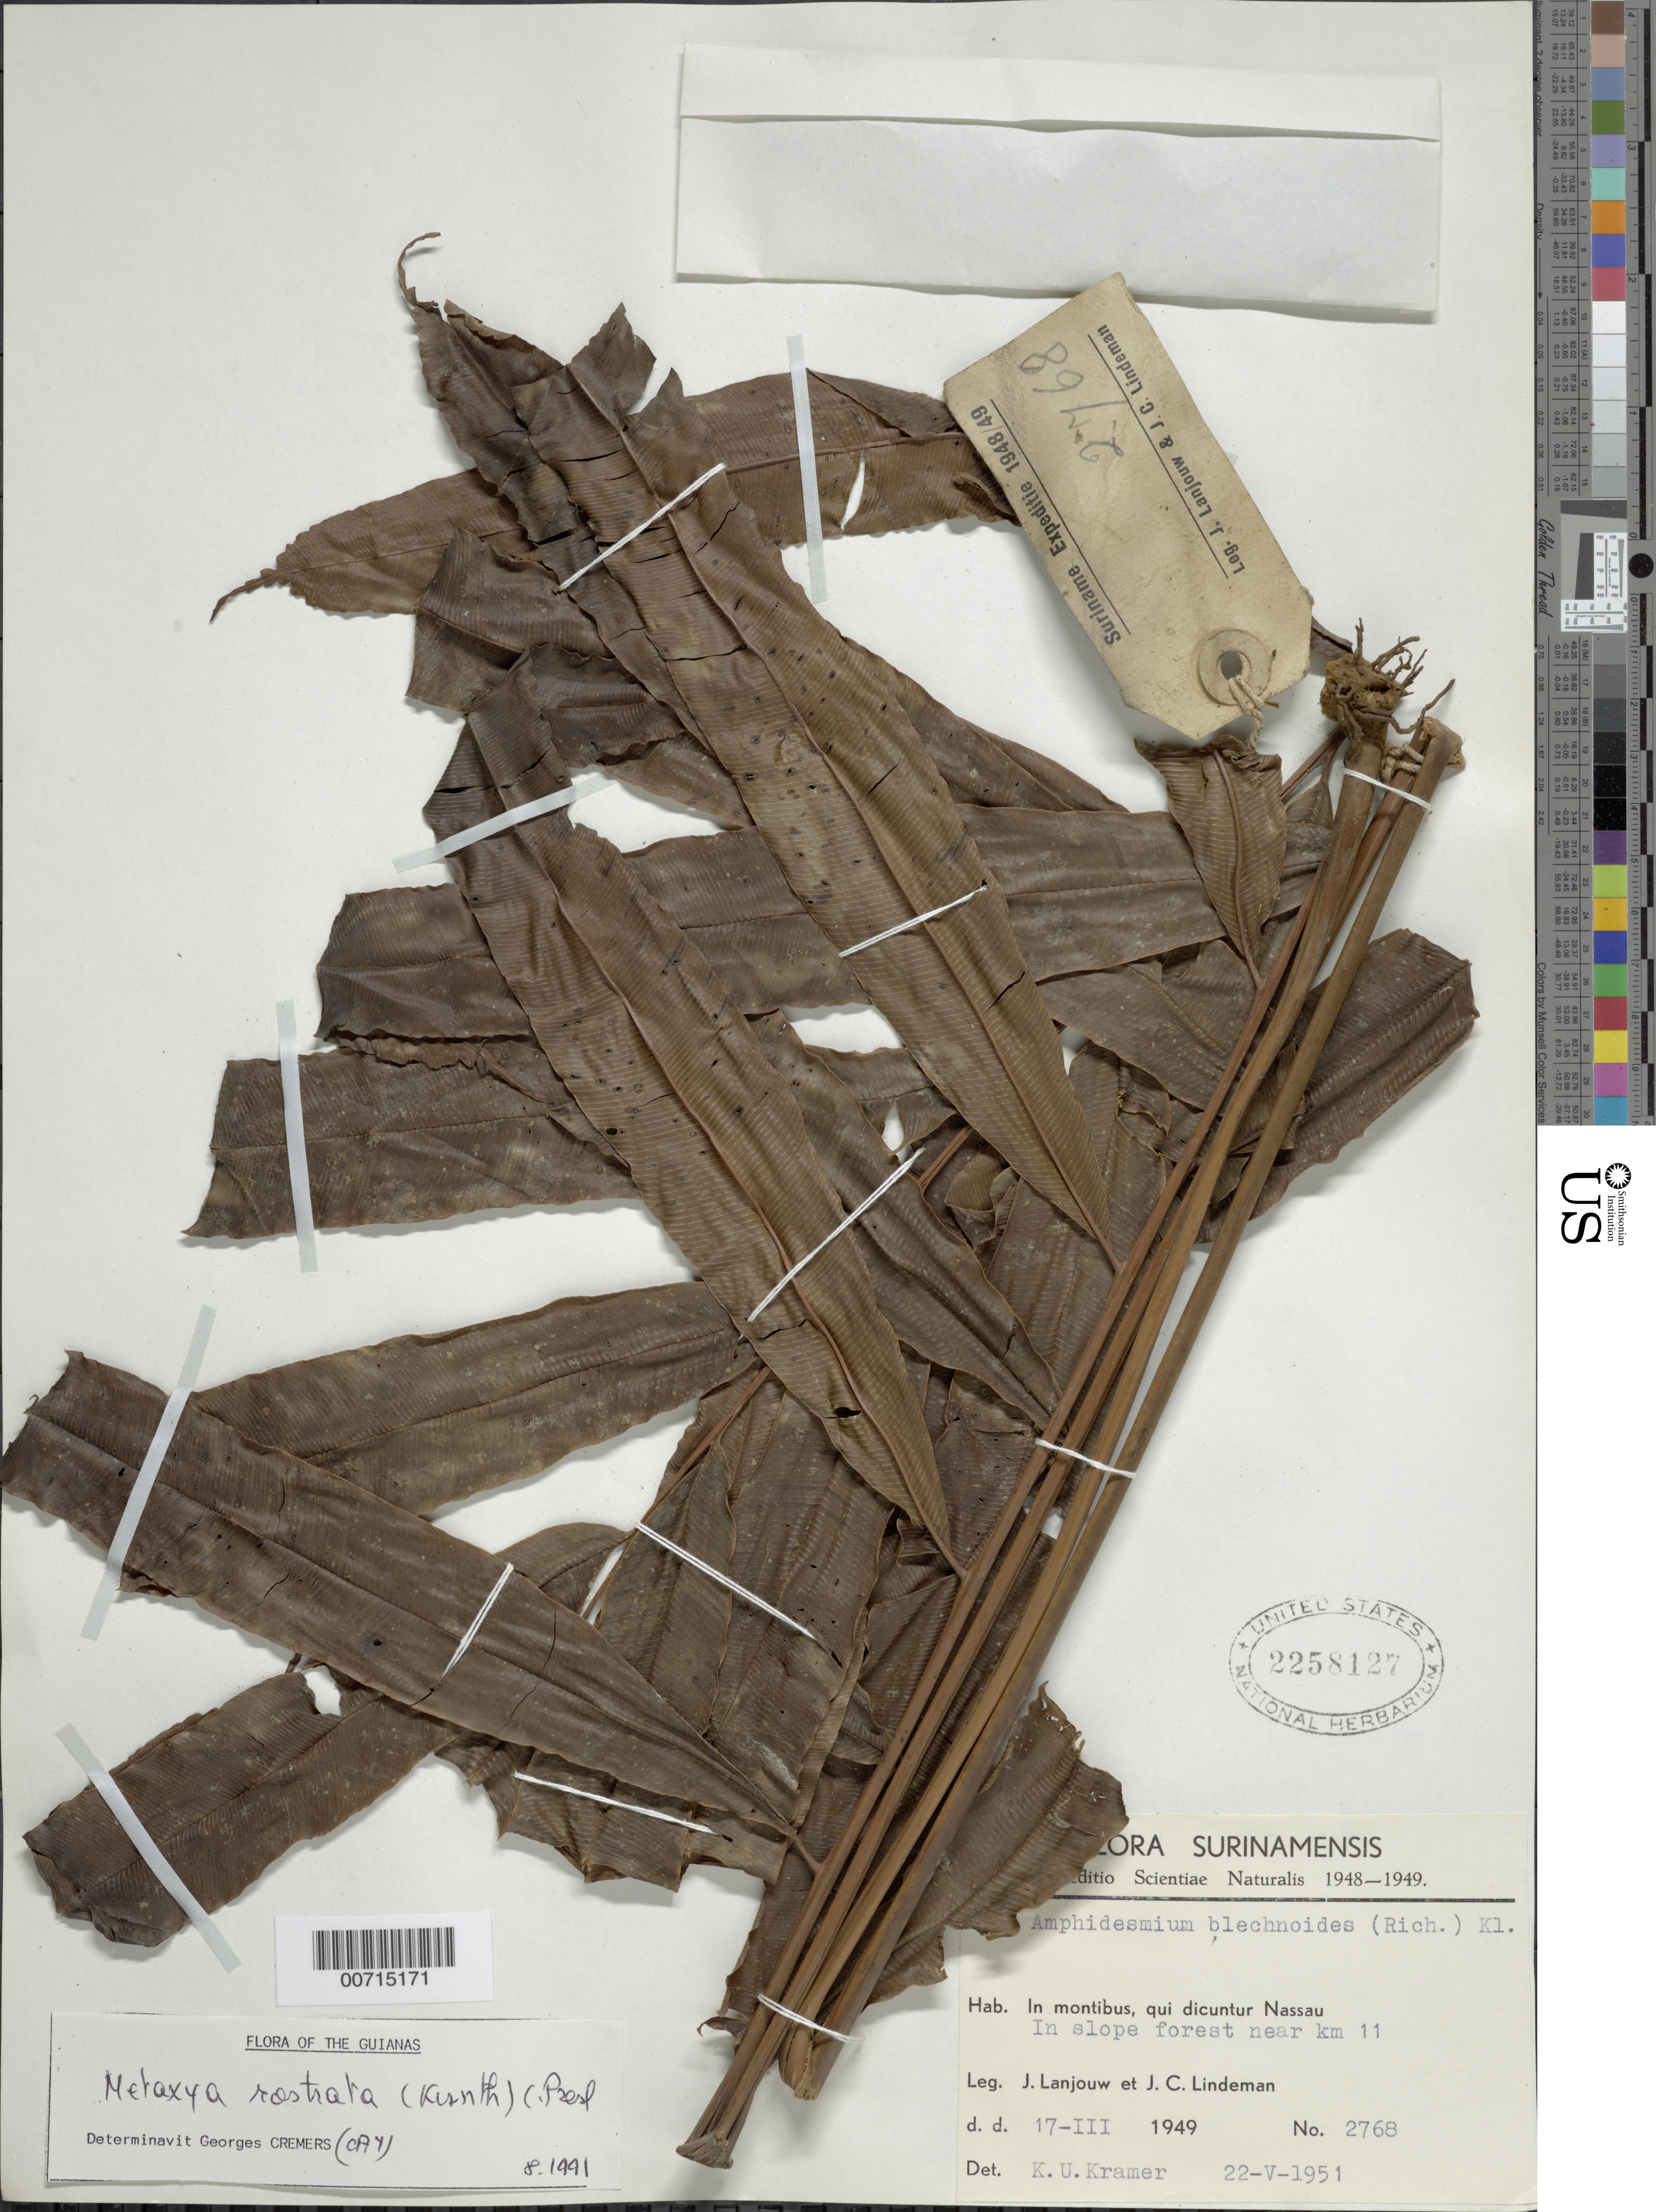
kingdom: Plantae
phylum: Tracheophyta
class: Polypodiopsida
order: Cyatheales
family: Metaxyaceae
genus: Metaxya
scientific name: Metaxya rostrata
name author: (Kunth) C. Presl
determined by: Cremers, Georges A.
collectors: J. Lanjouw & J. C. Lindeman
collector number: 2768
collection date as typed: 17-Mar-49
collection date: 1949-03-17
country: Suriname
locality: Nassau Mts., near km 11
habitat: Slope forest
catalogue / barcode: US 2258127